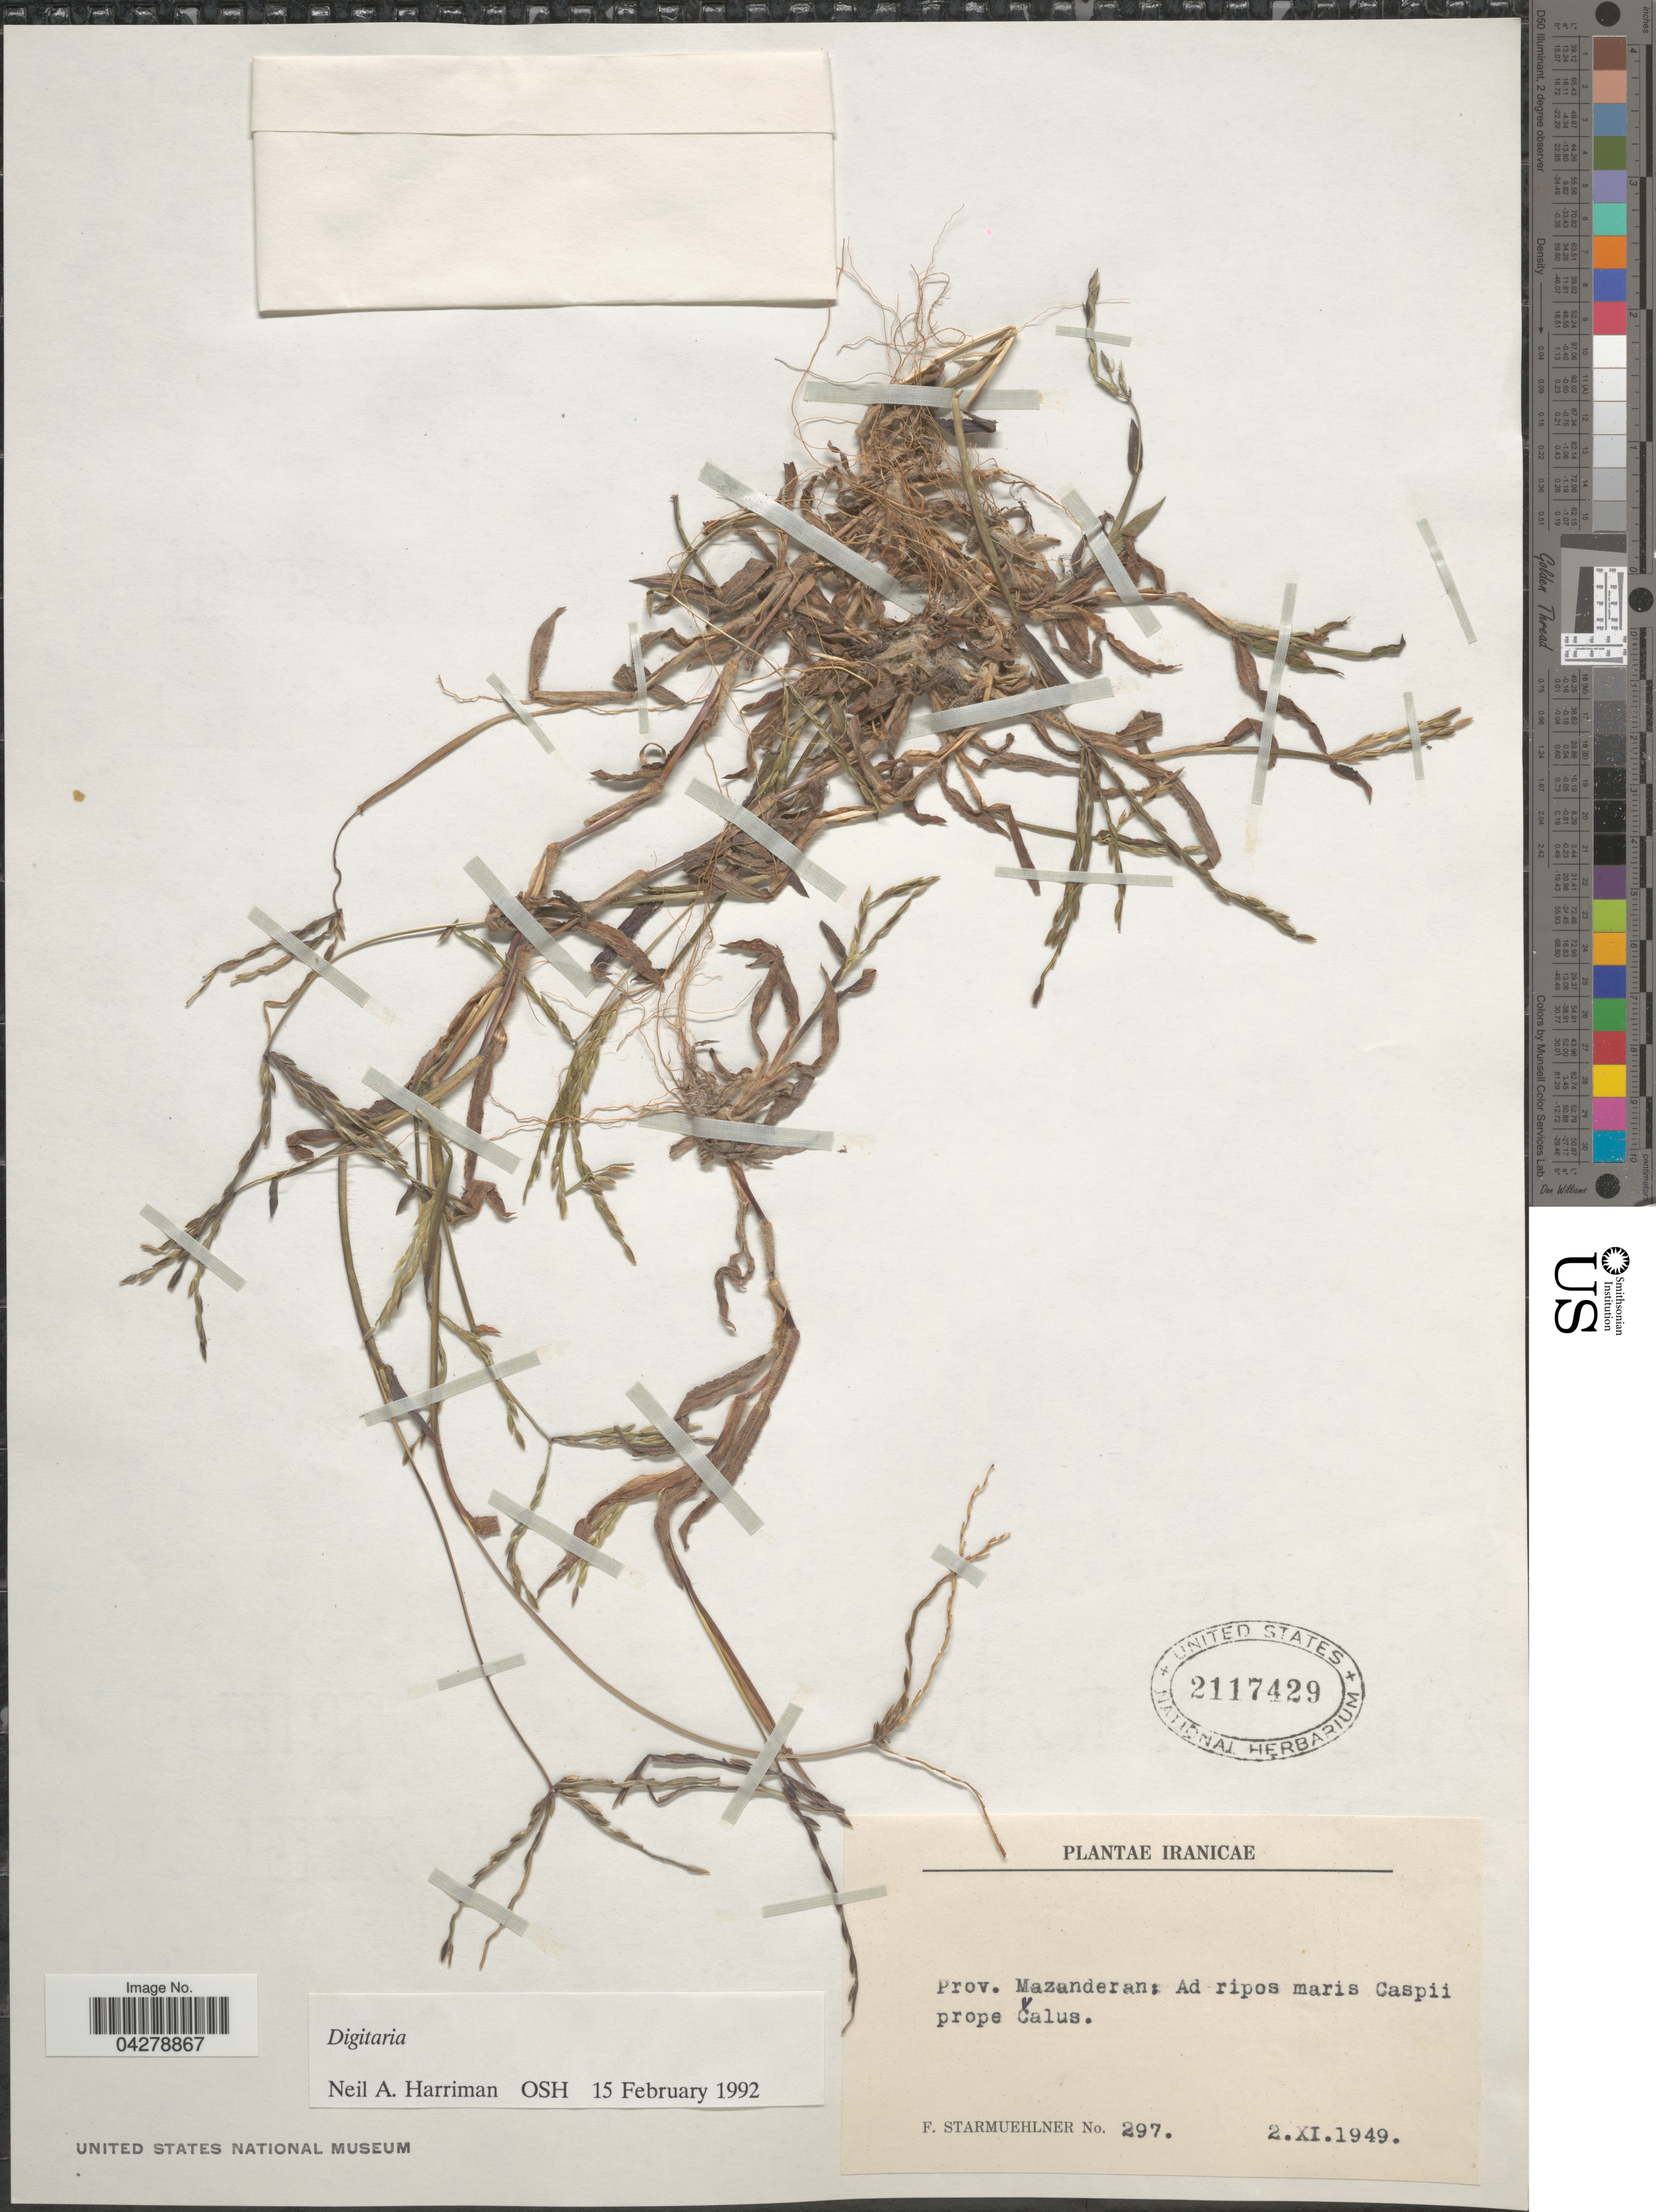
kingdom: Plantae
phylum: Tracheophyta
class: Liliopsida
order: Poales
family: Poaceae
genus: Digitaria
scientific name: Digitaria sp.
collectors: F. Starmuehlner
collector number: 297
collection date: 1949-11-02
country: Iran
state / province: Mazandaran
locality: Iranicae. Prov. Mazanderan: Ad ripos maris Caspii prope Čalus.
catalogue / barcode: US 2117429